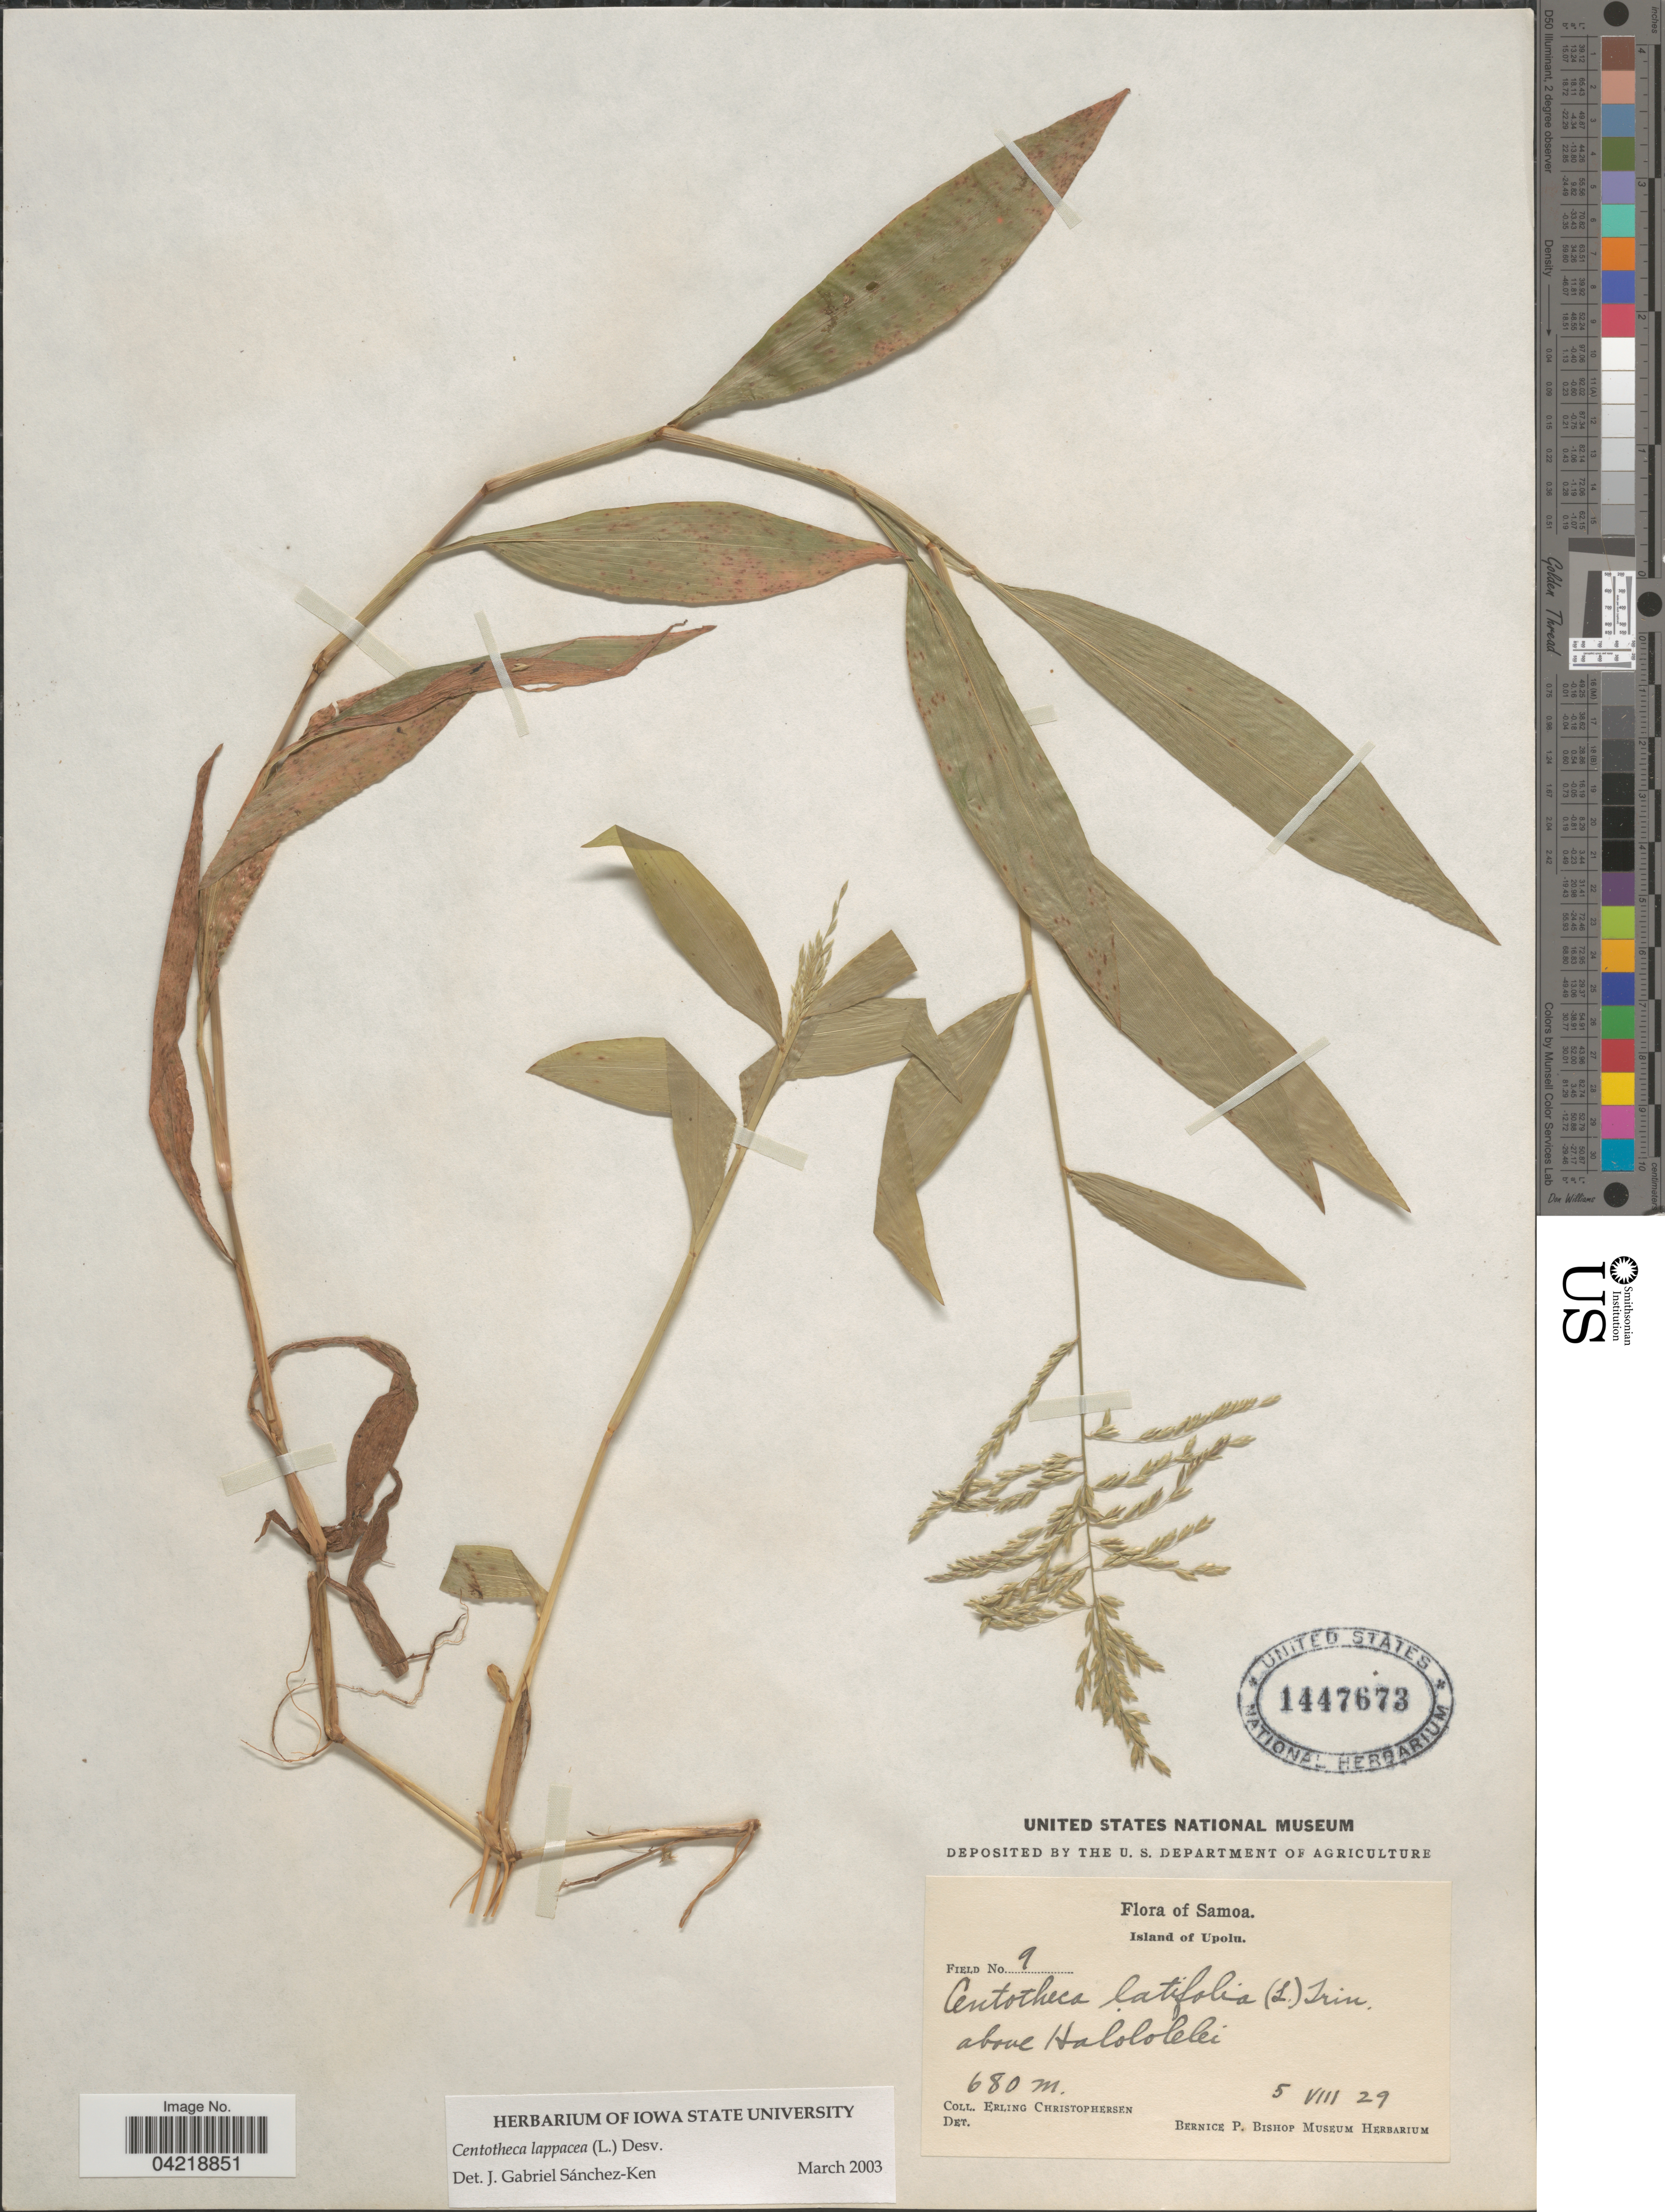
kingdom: Plantae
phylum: Tracheophyta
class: Liliopsida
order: Poales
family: Poaceae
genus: Centotheca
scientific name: Centotheca lappacea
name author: (L.) Desv.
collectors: E. Christophersen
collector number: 9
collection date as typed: Transcribed d/m/y: 5/8/29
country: Samoa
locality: Samoa. Island of Upolu. Above Halololelei.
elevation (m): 680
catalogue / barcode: US 1447673